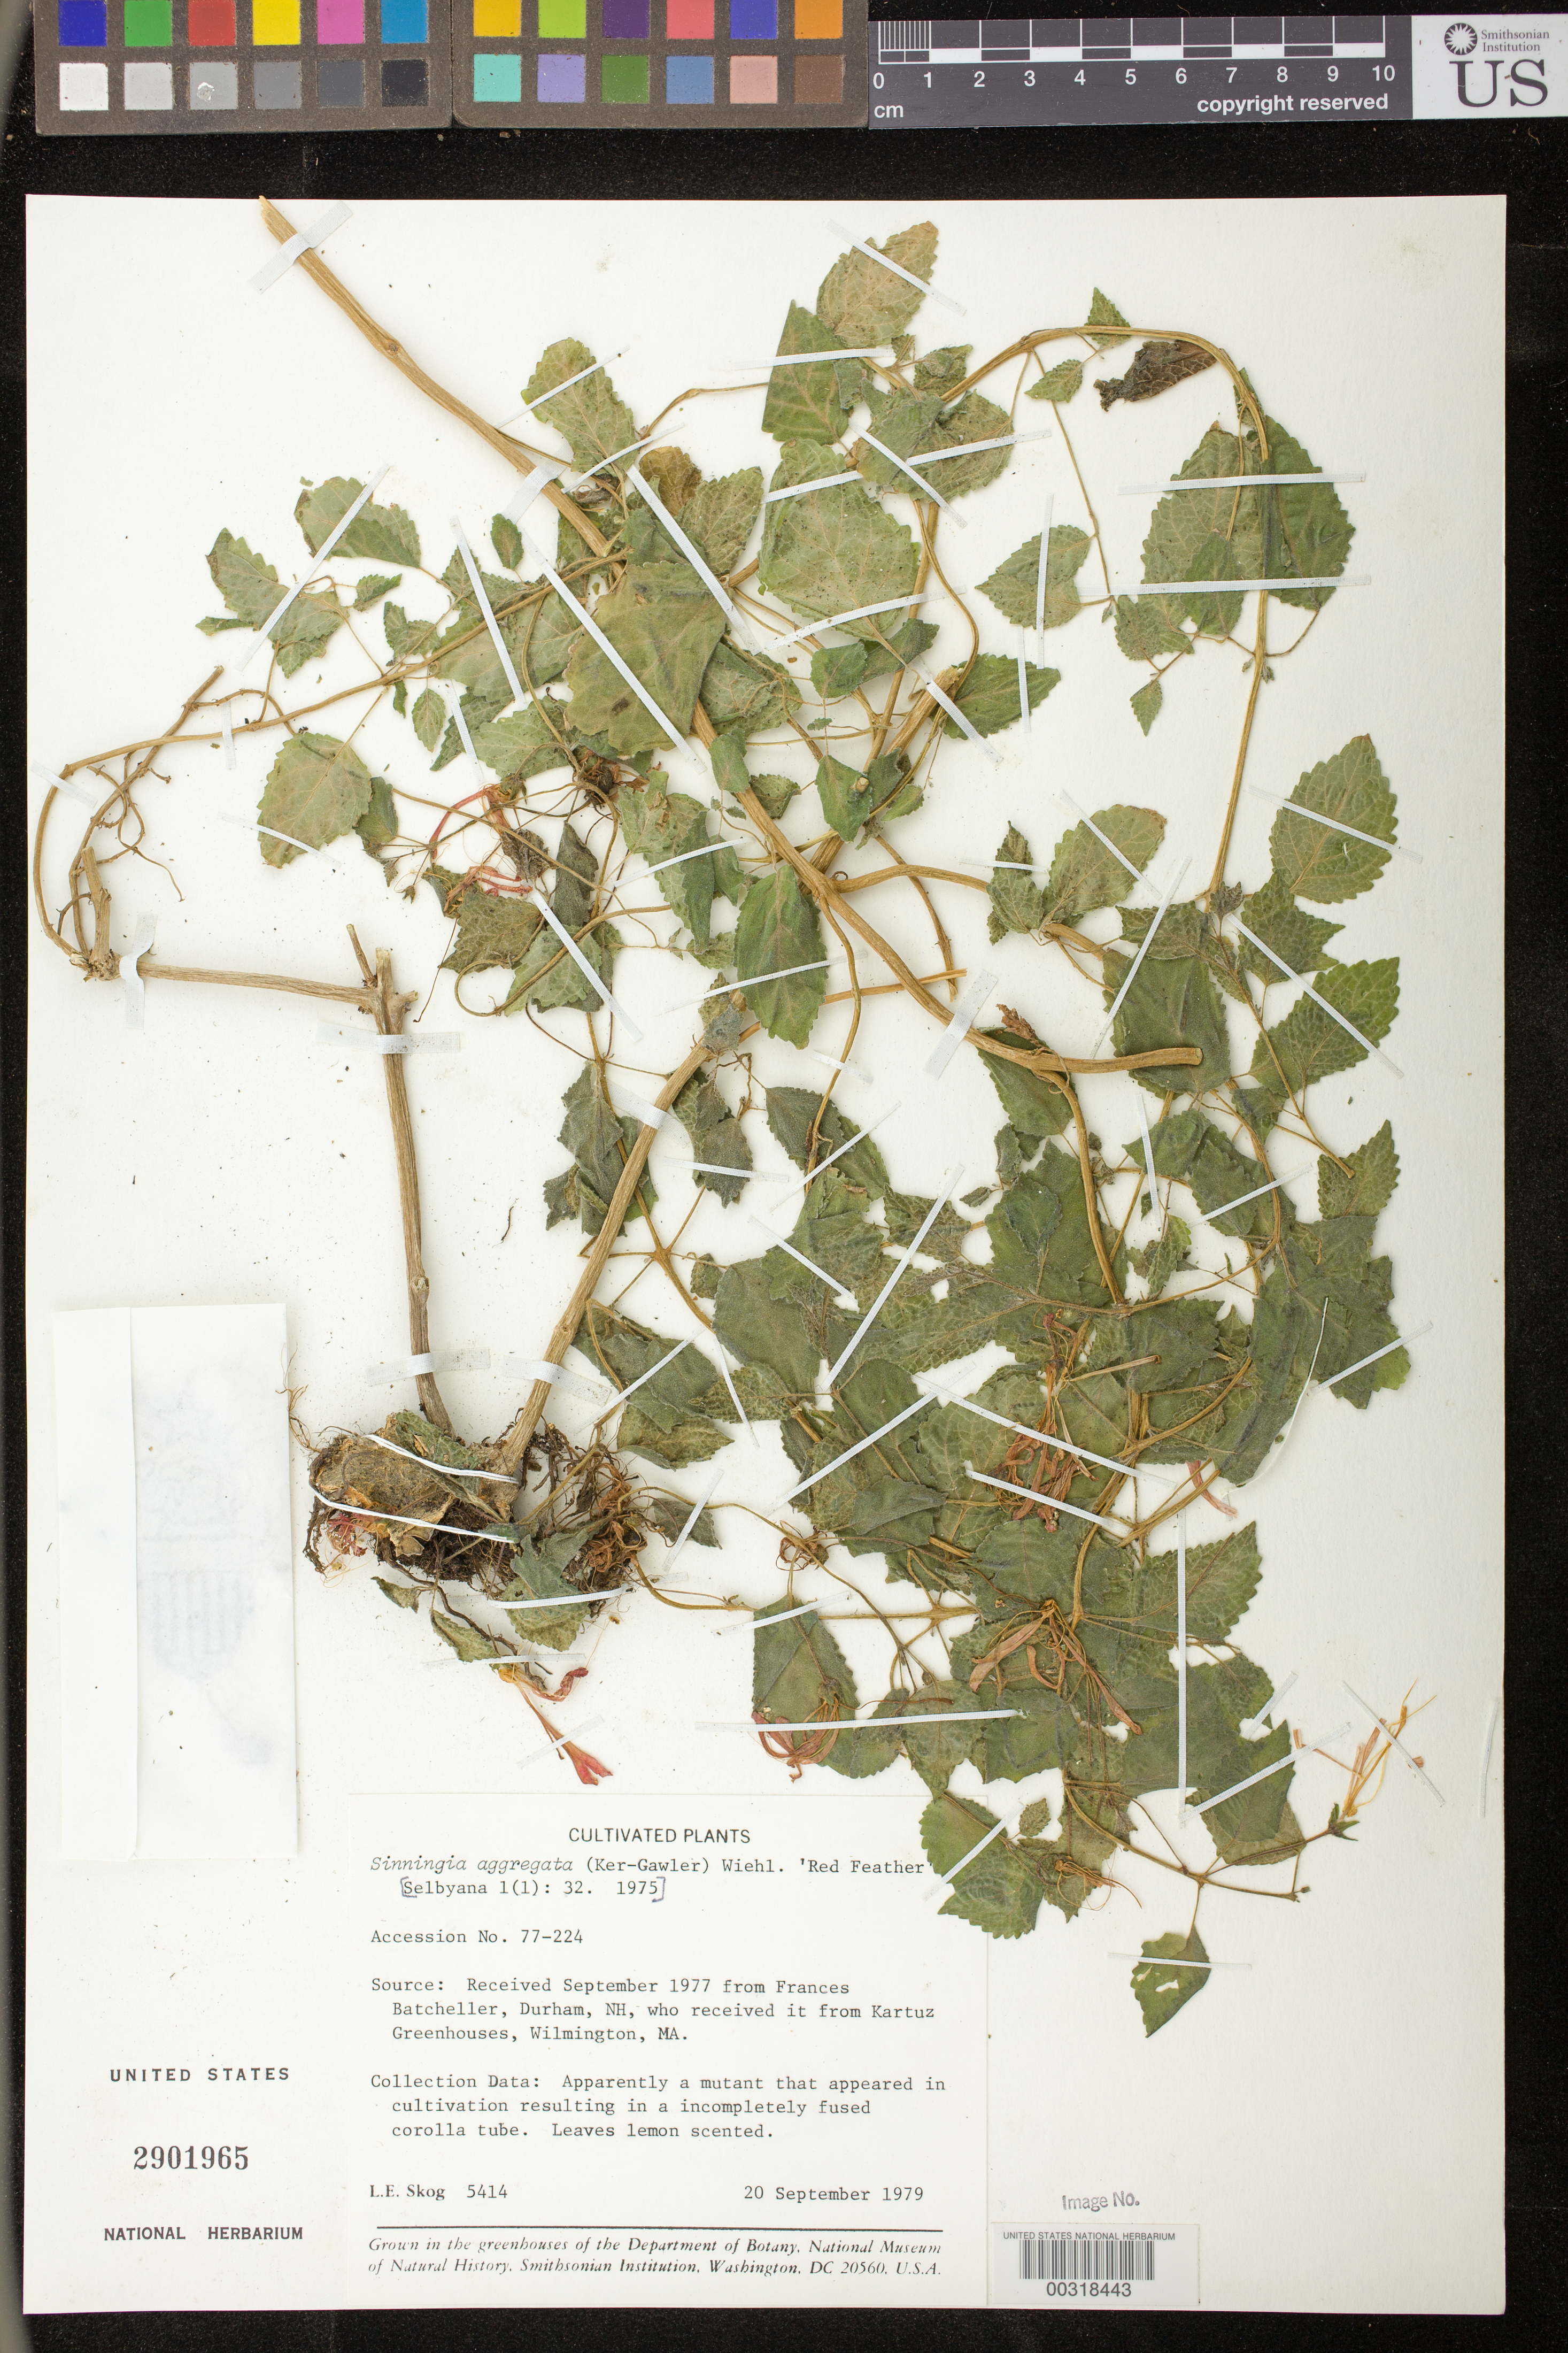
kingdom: Plantae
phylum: Tracheophyta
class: Magnoliopsida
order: Lamiales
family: Gesneriaceae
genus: Sinningia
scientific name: Sinningia aggregata 'Red Feather'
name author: (Ker Gawl.) Wiehler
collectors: L. E. Skog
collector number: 5414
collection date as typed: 20 Sep 1979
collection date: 1979-09-20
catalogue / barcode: US 2901965